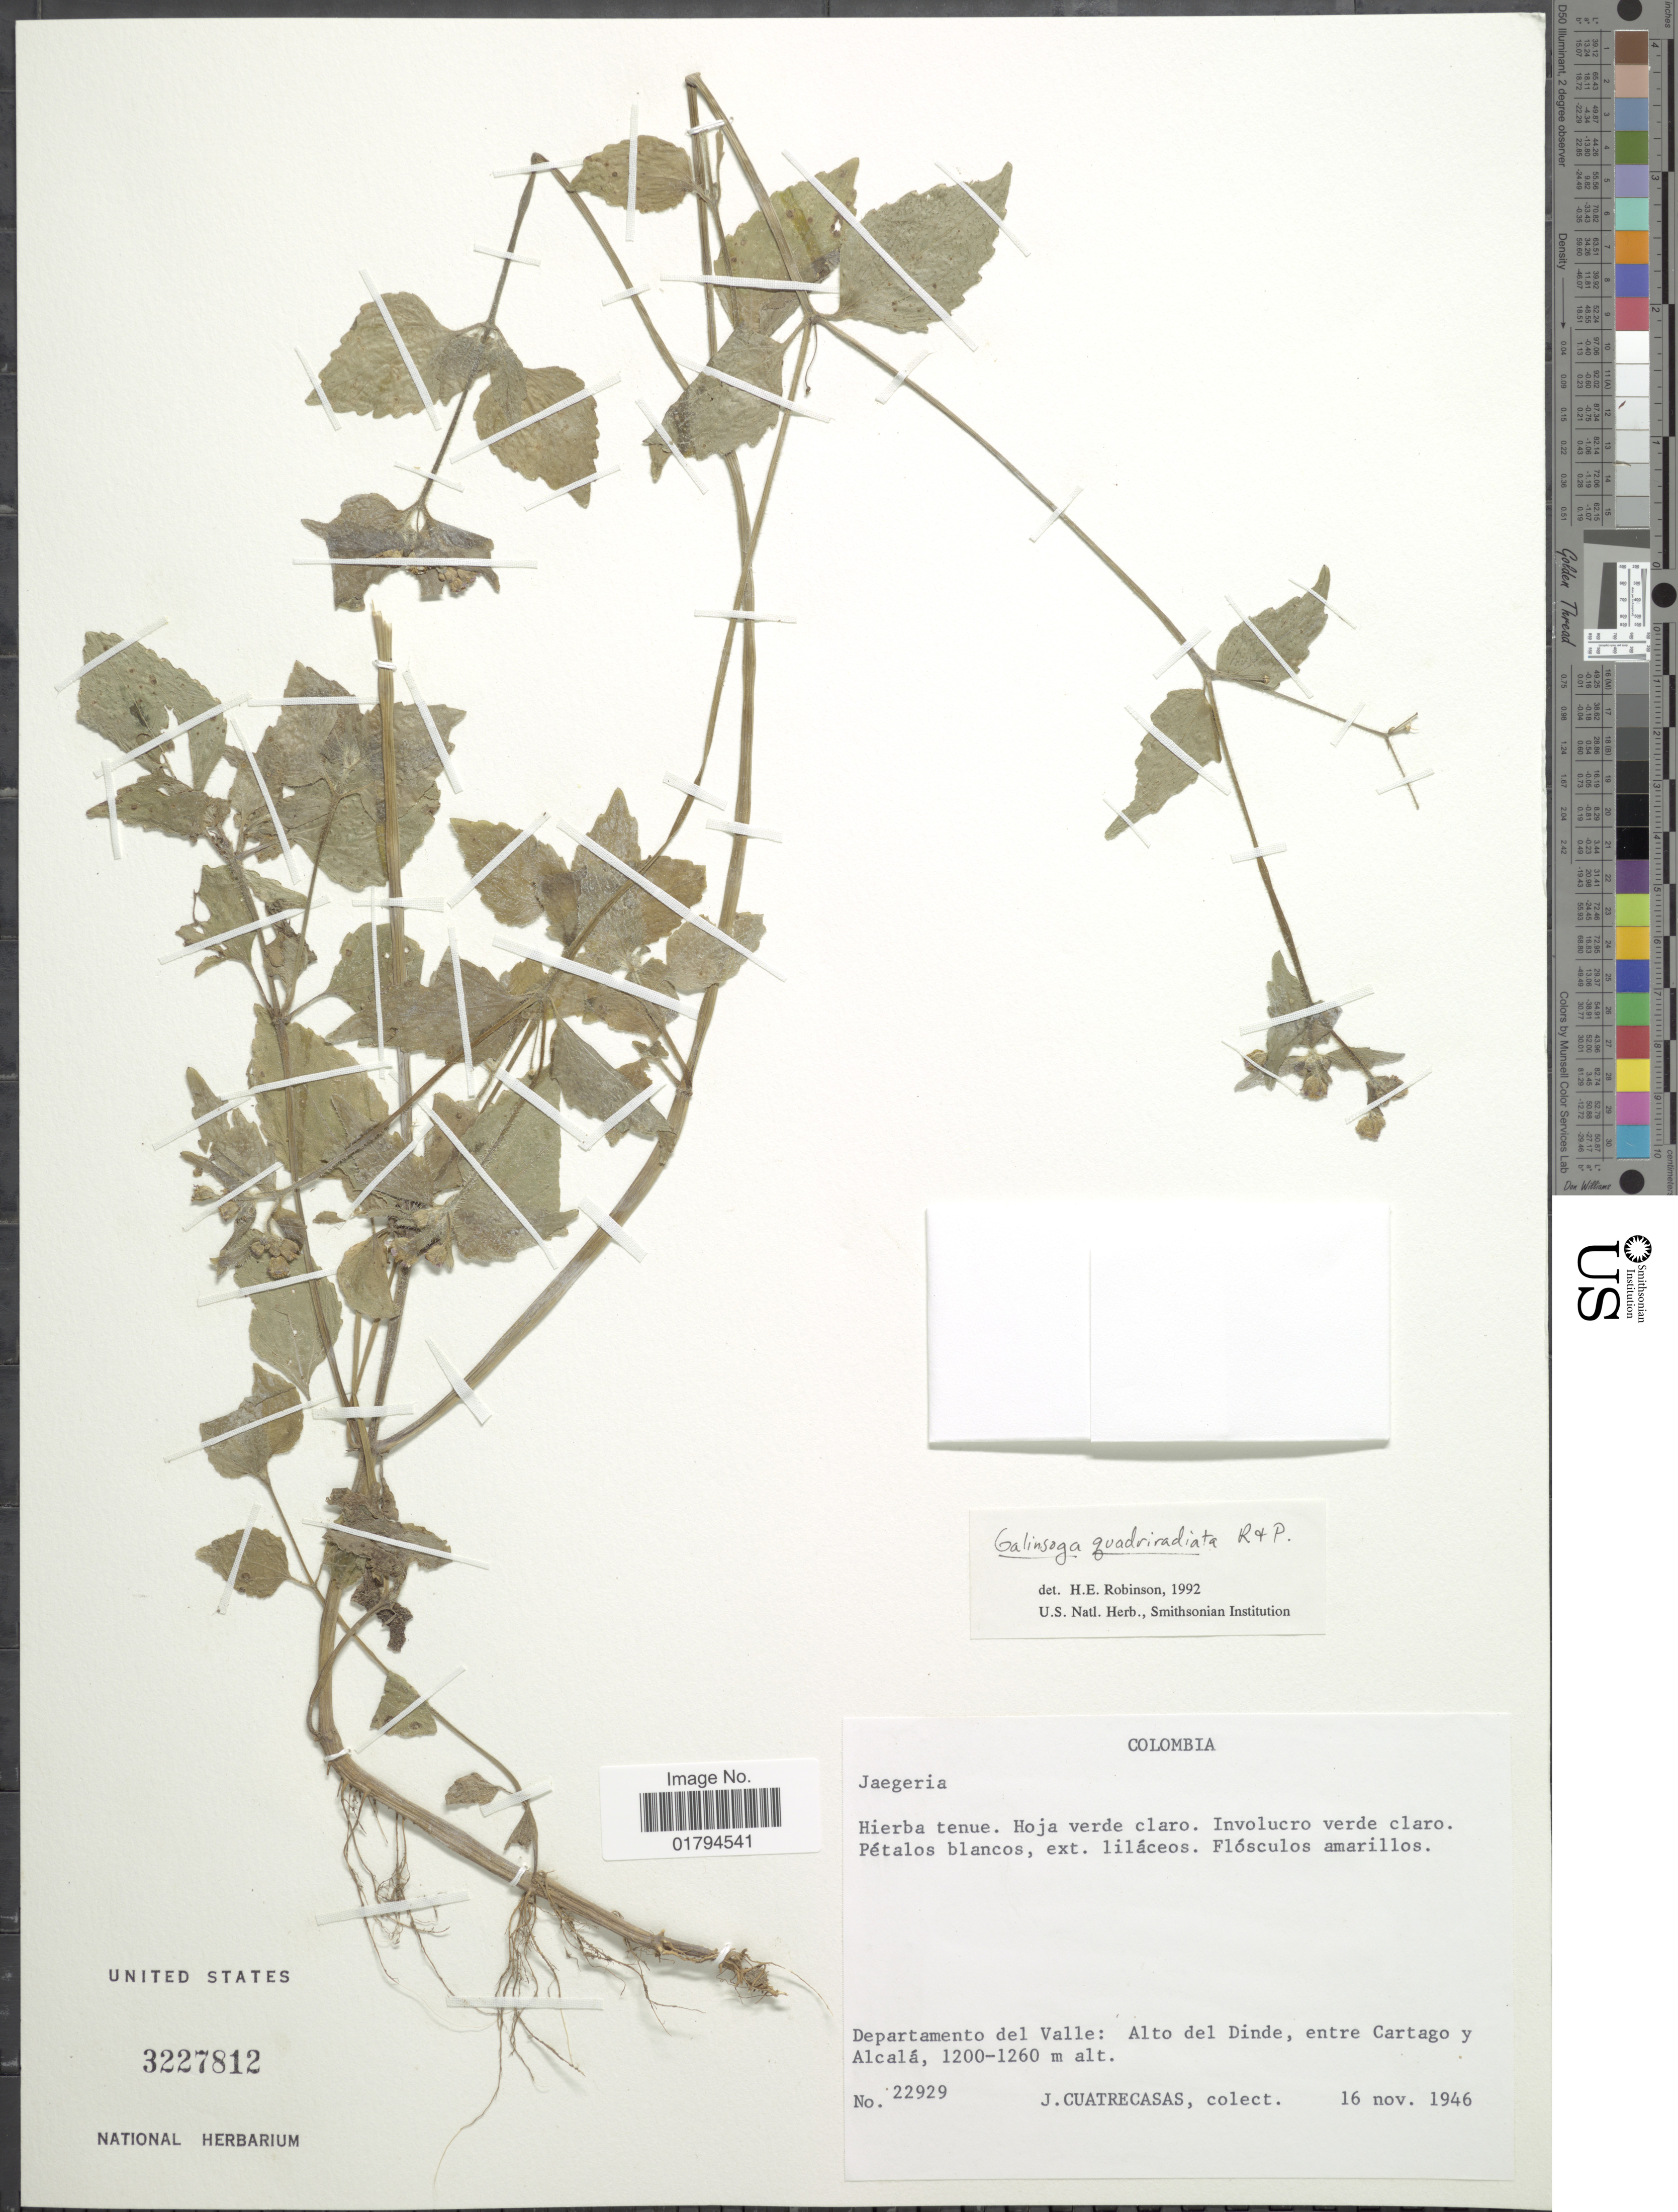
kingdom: Plantae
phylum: Tracheophyta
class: Magnoliopsida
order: Asterales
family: Asteraceae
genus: Galinsoga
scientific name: Galinsoga quadriradiata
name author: Ruiz & Pav.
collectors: J. Cuatrecasas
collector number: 22929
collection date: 1946-11-16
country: Colombia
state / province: Valle del Cauca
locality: Alto del Dinde, entre Cartago y Alcala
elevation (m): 1200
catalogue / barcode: US 3227812